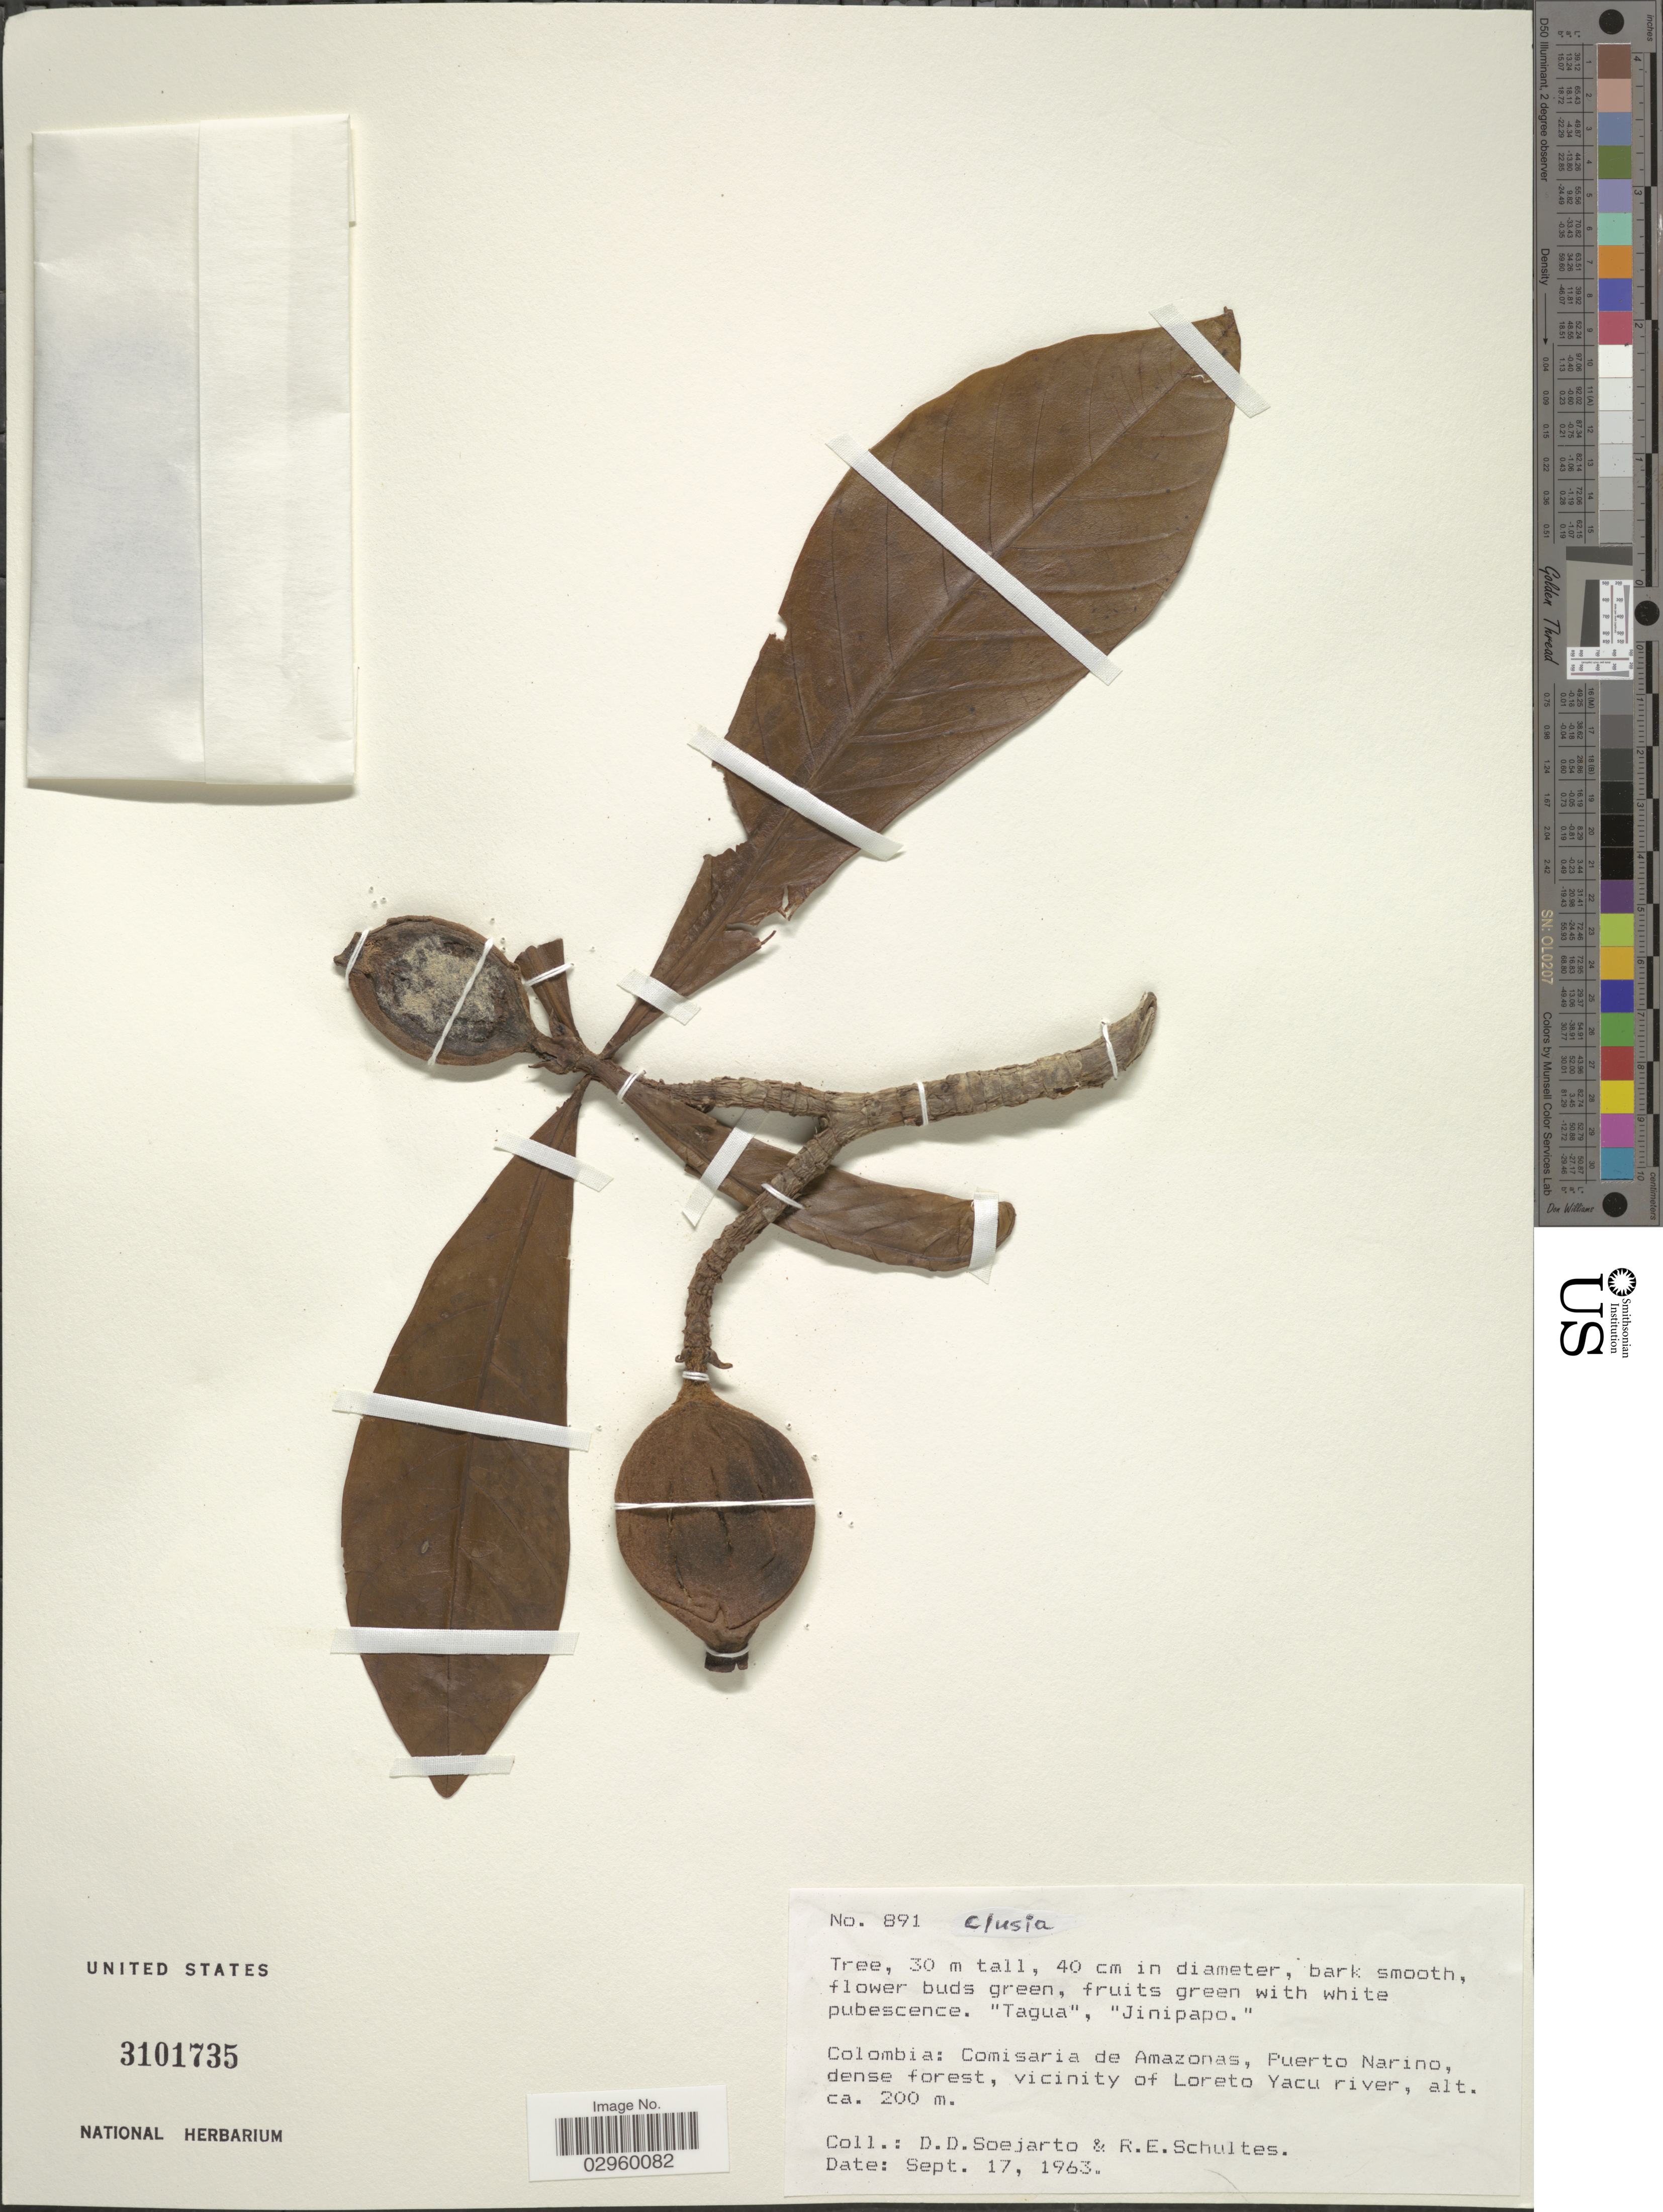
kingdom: Plantae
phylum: Tracheophyta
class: Magnoliopsida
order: Malpighiales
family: Clusiaceae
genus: Clusia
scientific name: Clusia sp.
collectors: R. E. Schultes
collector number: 891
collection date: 1963-09-17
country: Colombia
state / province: Amazônas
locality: Comisaria de Amazonas, Puerto Narino, dense forest, vicinity of Loreto Yacu river.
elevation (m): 200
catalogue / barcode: US 3101735